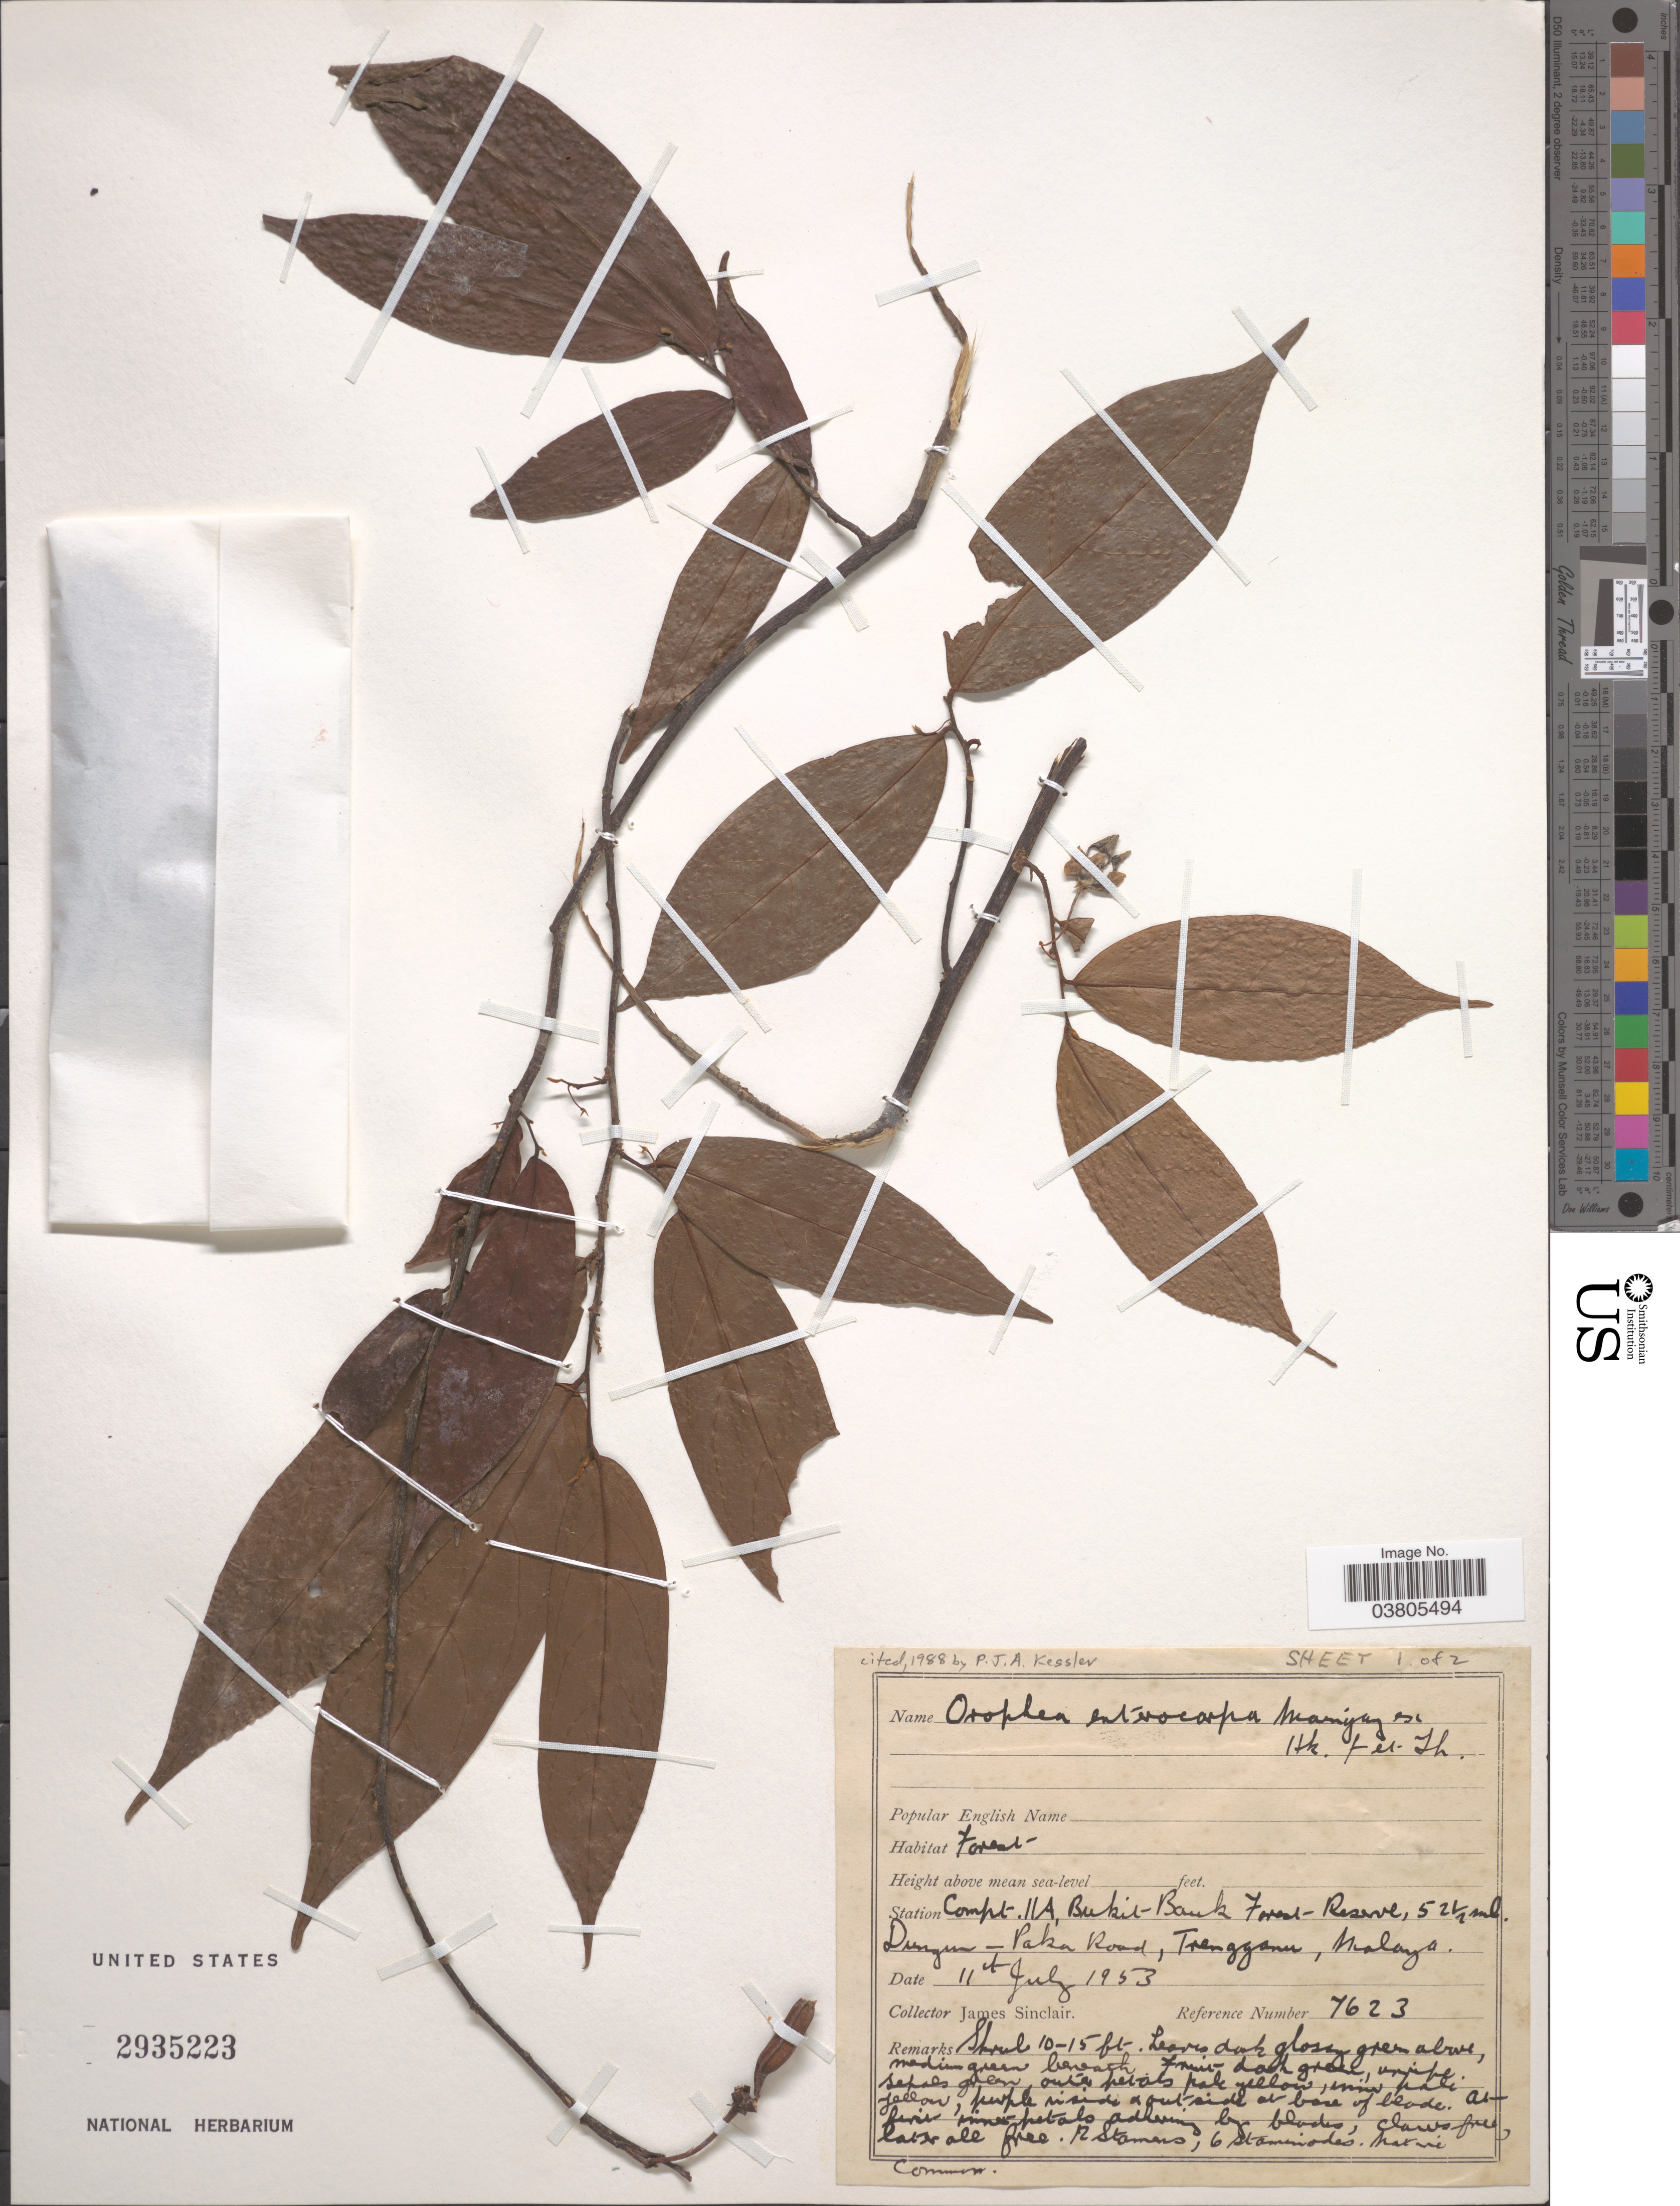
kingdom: Plantae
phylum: Tracheophyta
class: Magnoliopsida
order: Magnoliales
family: Annonaceae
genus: Orophea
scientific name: Orophea enterocarpa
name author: Maingay ex Hook. f. & Thomson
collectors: J. Sinclair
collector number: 7623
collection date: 1953-07-11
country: Malaysia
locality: Station Compt. IIA, Bukit Bauk Forest Reserve, 52½ mile. Dungun-Paka Road, Trengganu, Malaya.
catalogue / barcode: US 2935223